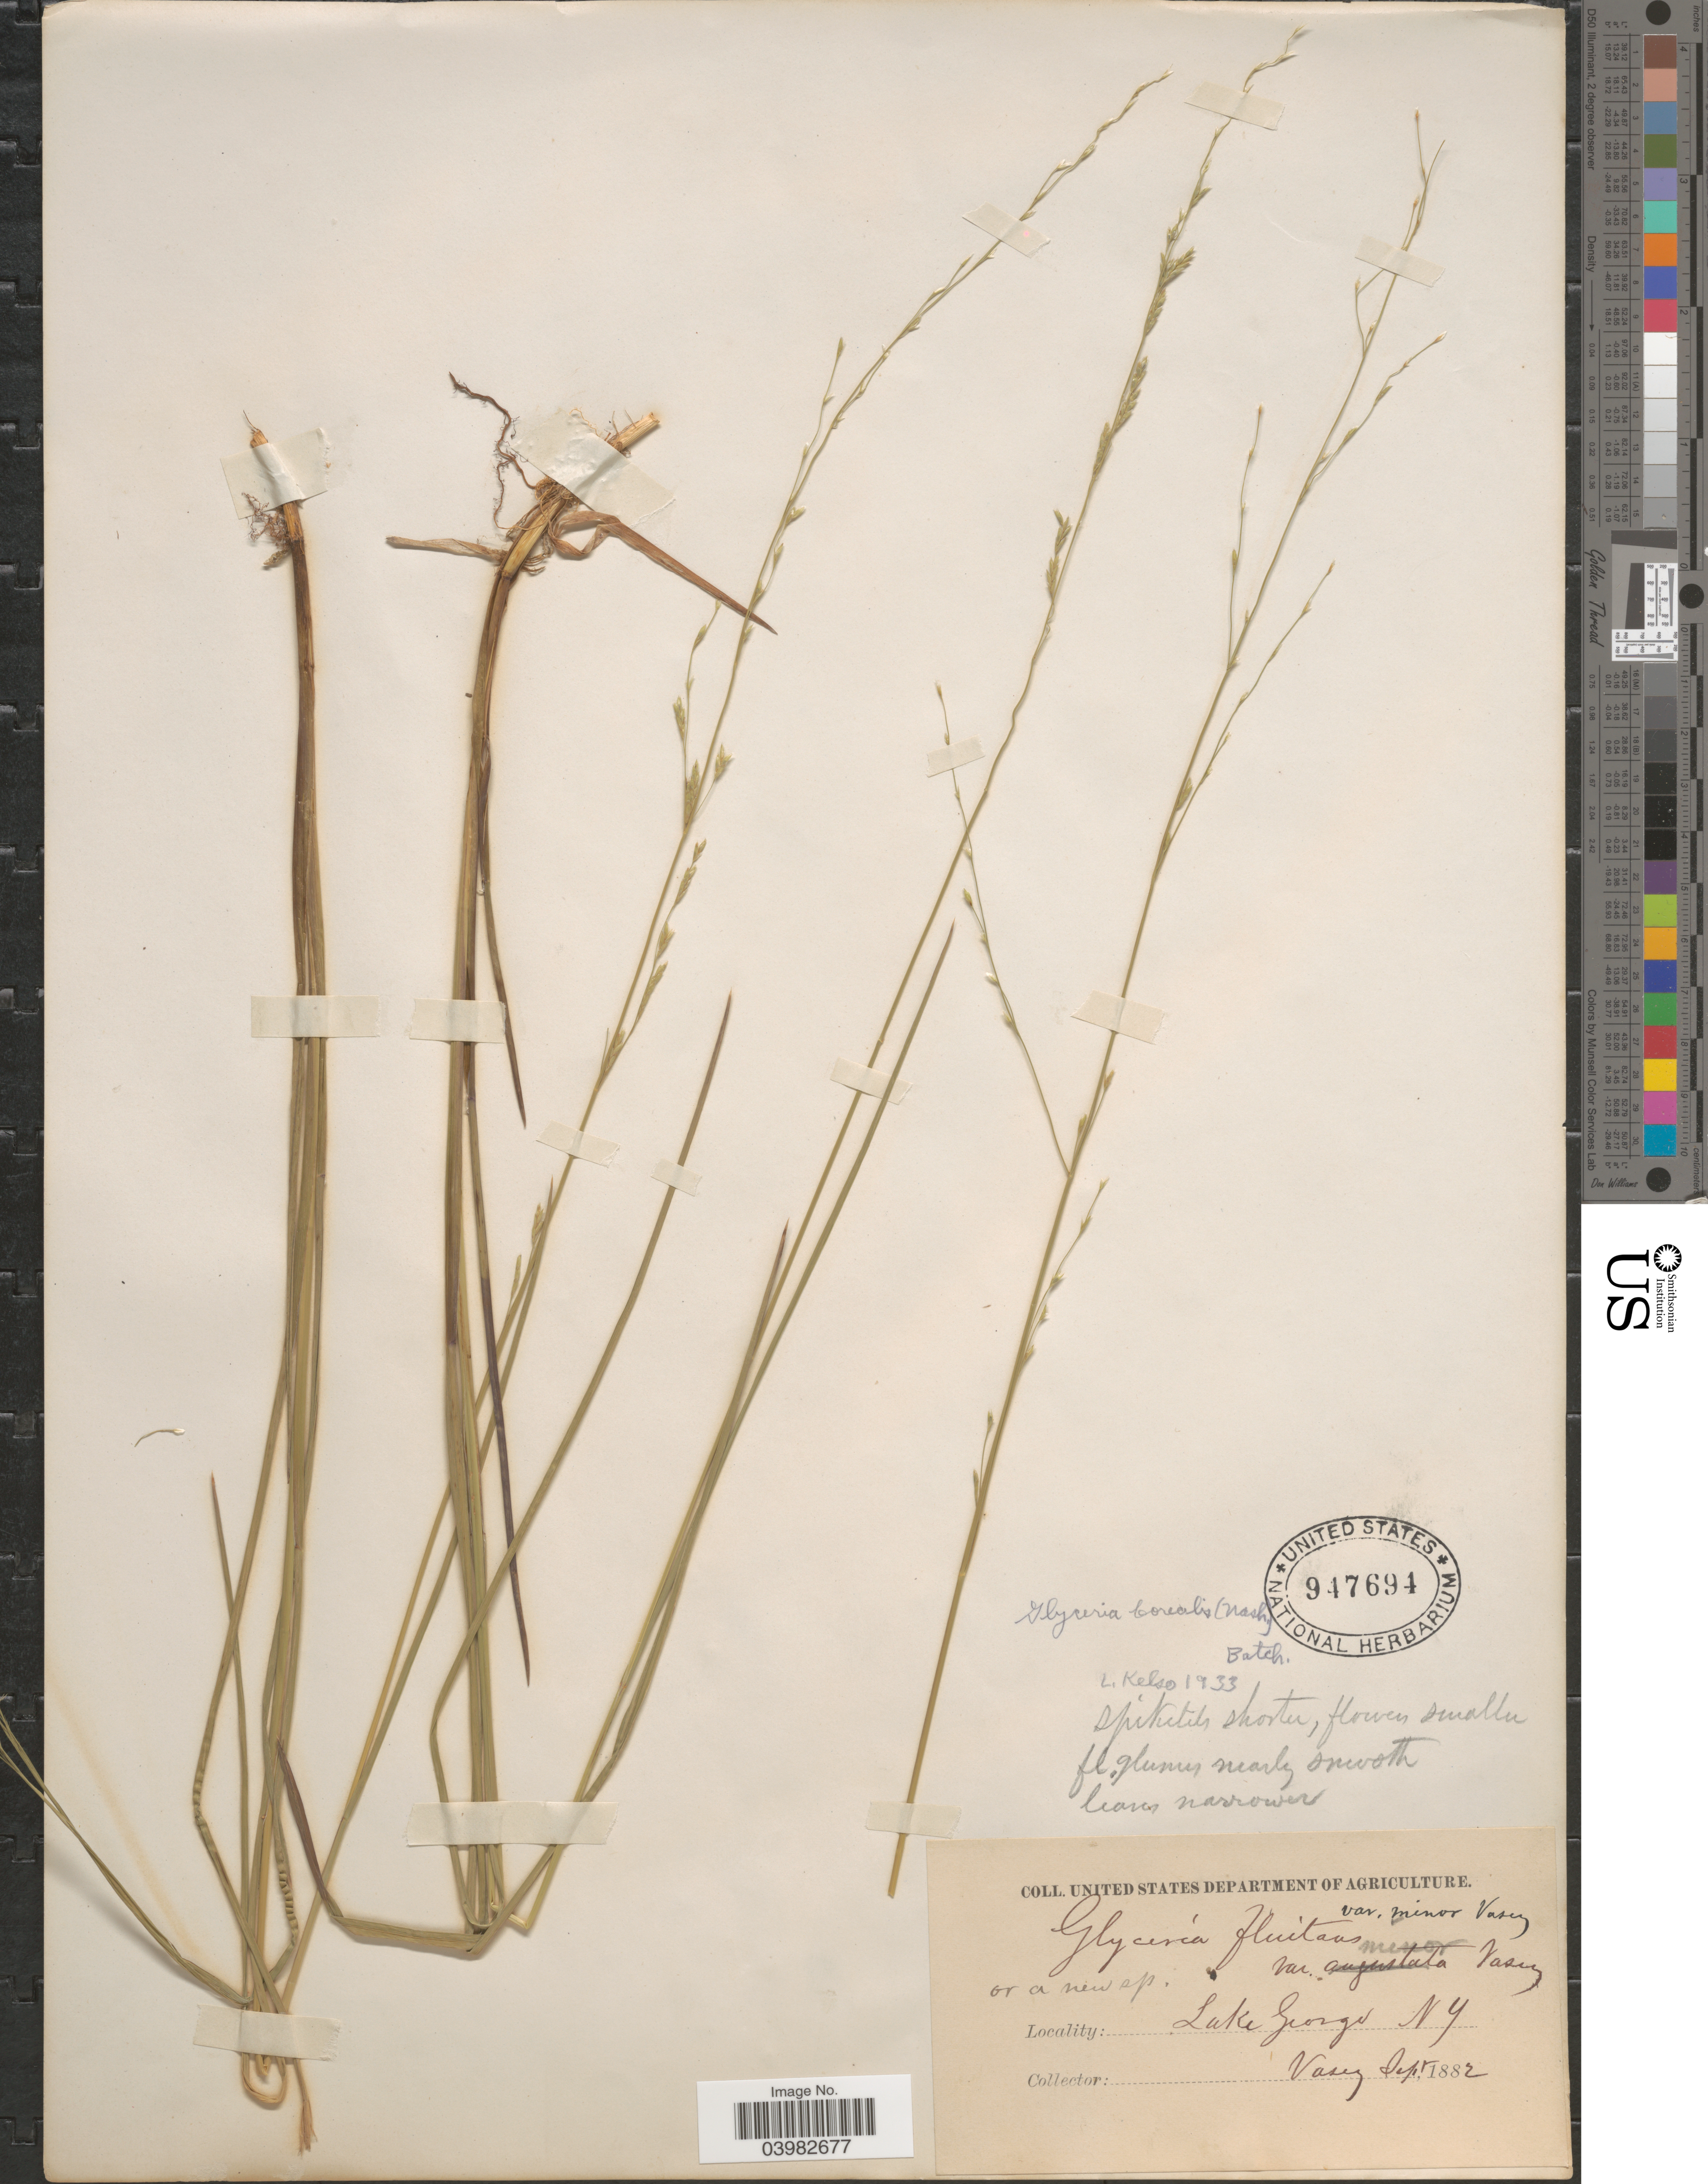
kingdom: Plantae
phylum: Tracheophyta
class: Liliopsida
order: Poales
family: Poaceae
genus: Glyceria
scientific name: Glyceria borealis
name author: (Nash) Batchelder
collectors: Vasey, --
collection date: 1882-09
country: United States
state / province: New York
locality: Lake George.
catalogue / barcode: US 947694